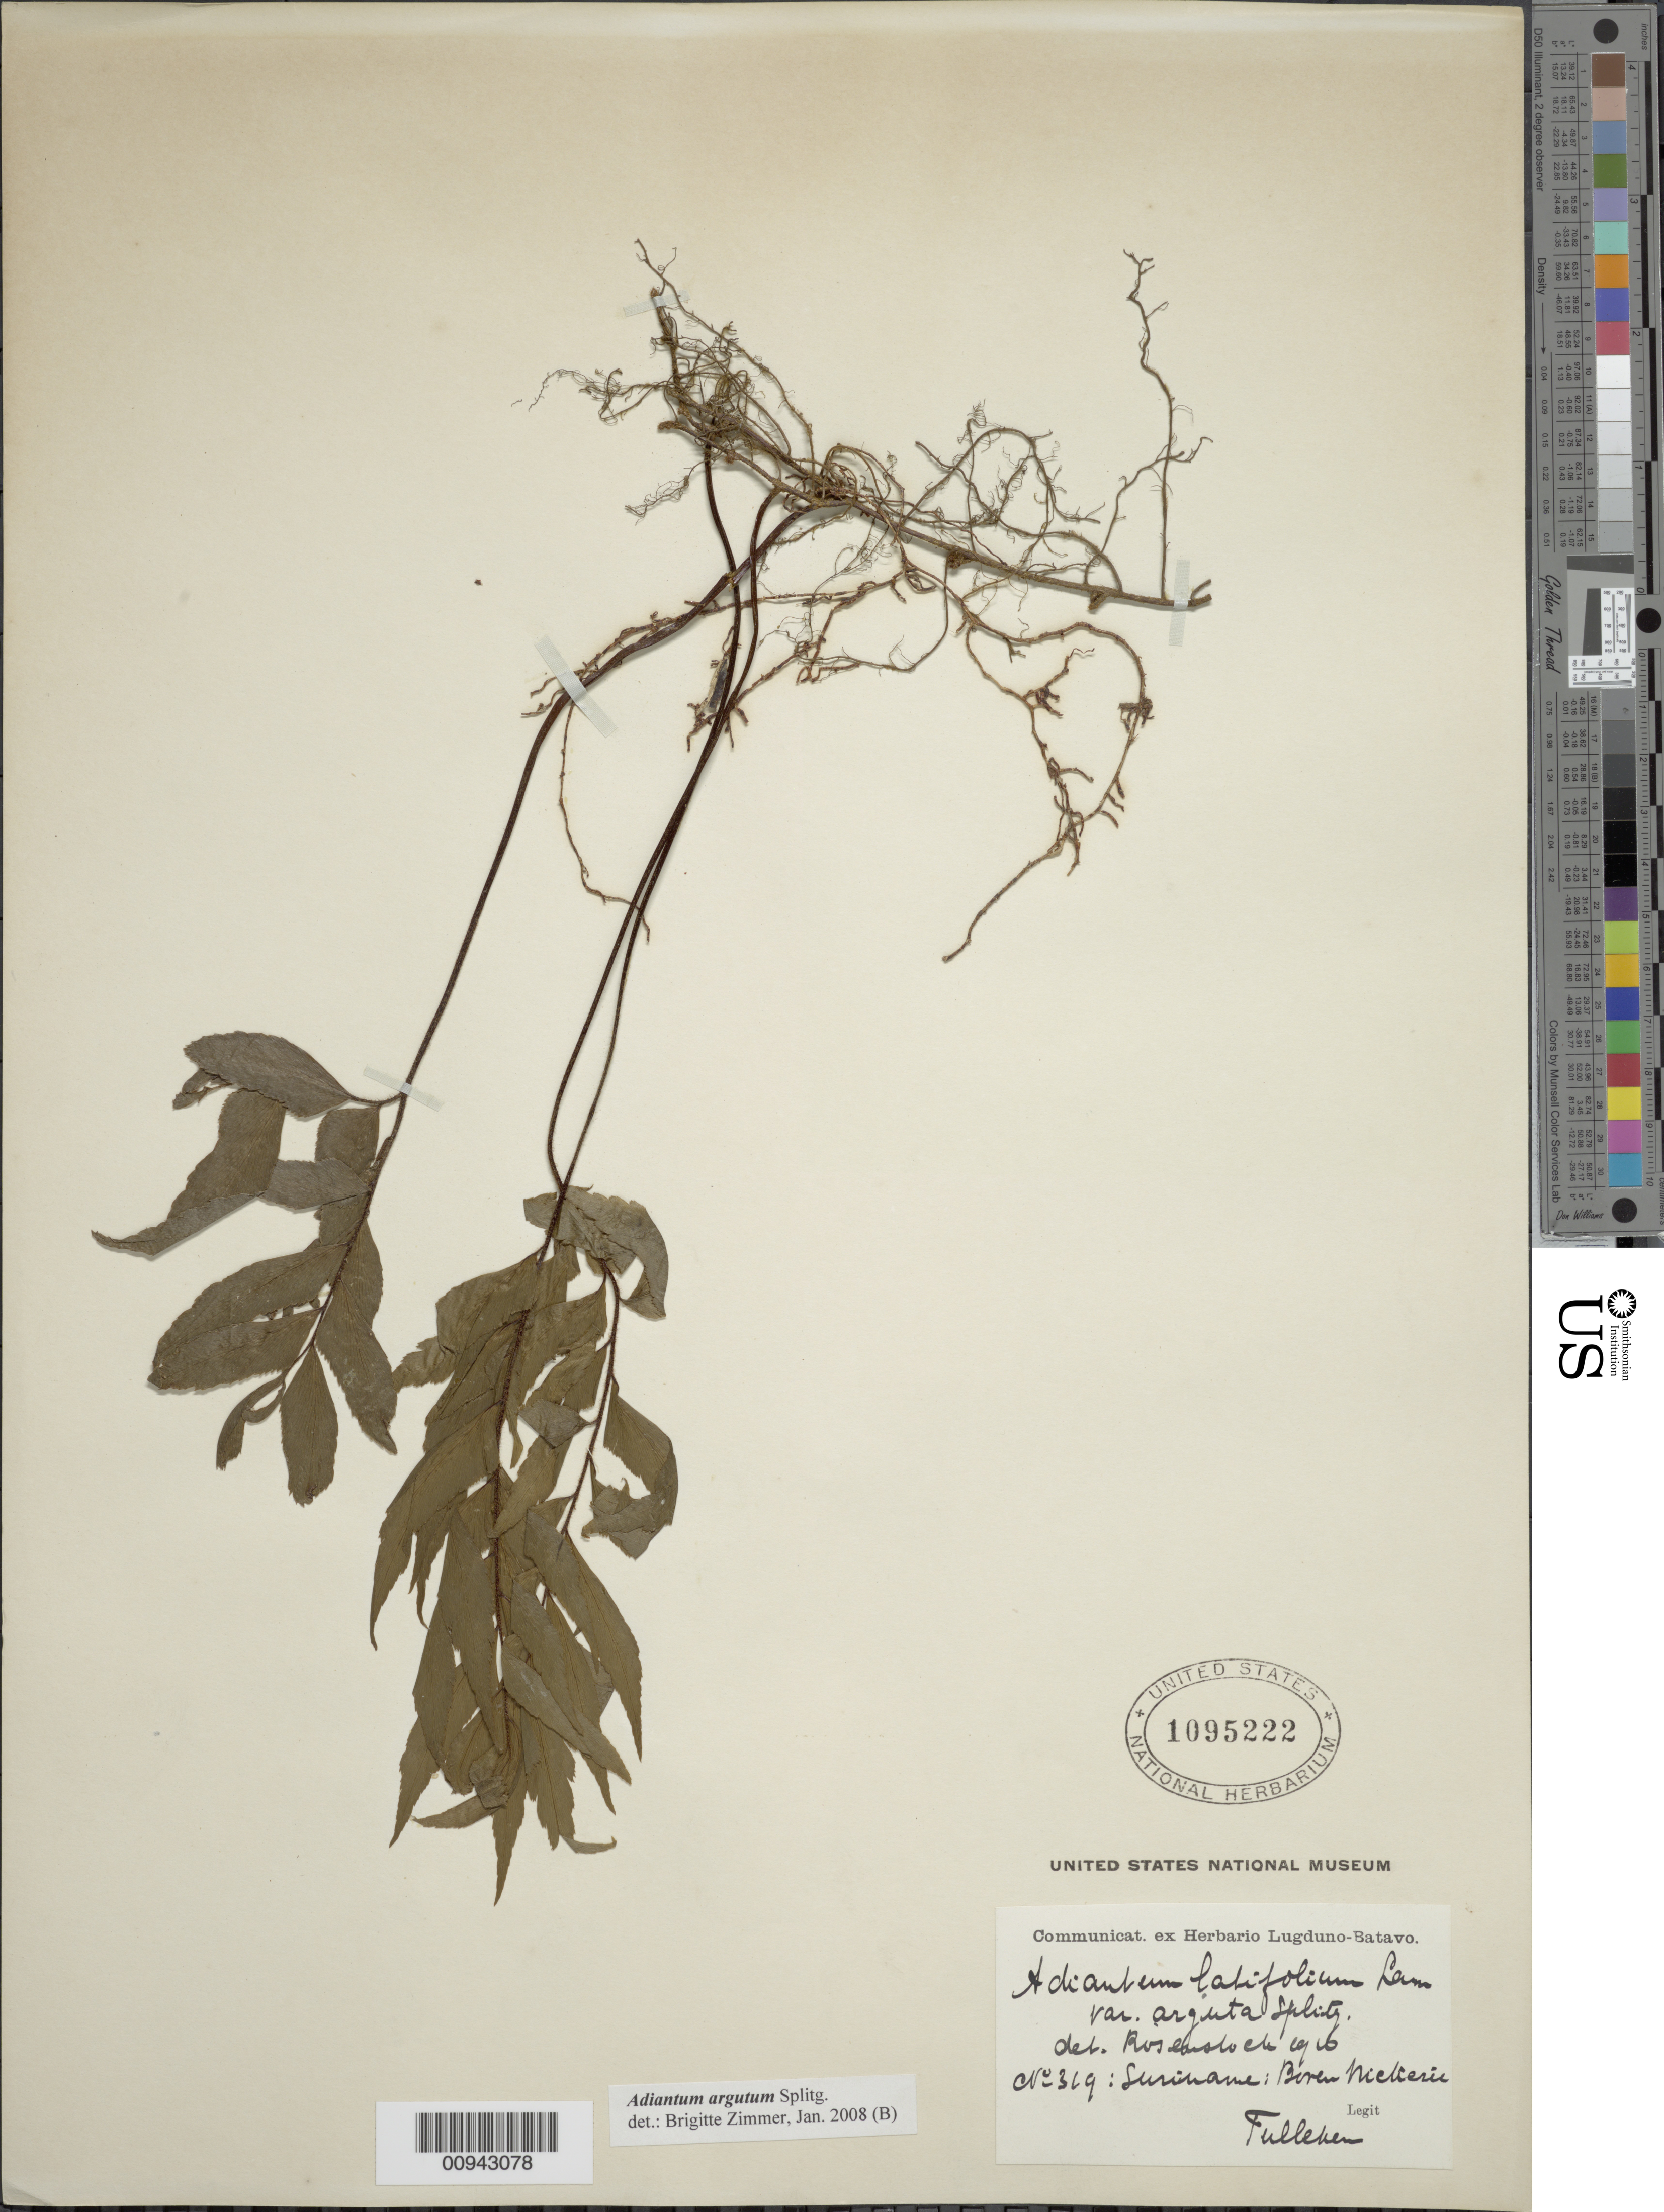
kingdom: Plantae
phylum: Tracheophyta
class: Polypodiopsida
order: Polypodiales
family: Pteridaceae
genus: Adiantum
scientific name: Adiantum argutum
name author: Splitg.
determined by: Zimmer, B.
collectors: -. Fullehem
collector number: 319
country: Suriname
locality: Boven Nickerie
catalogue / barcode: US 1095222